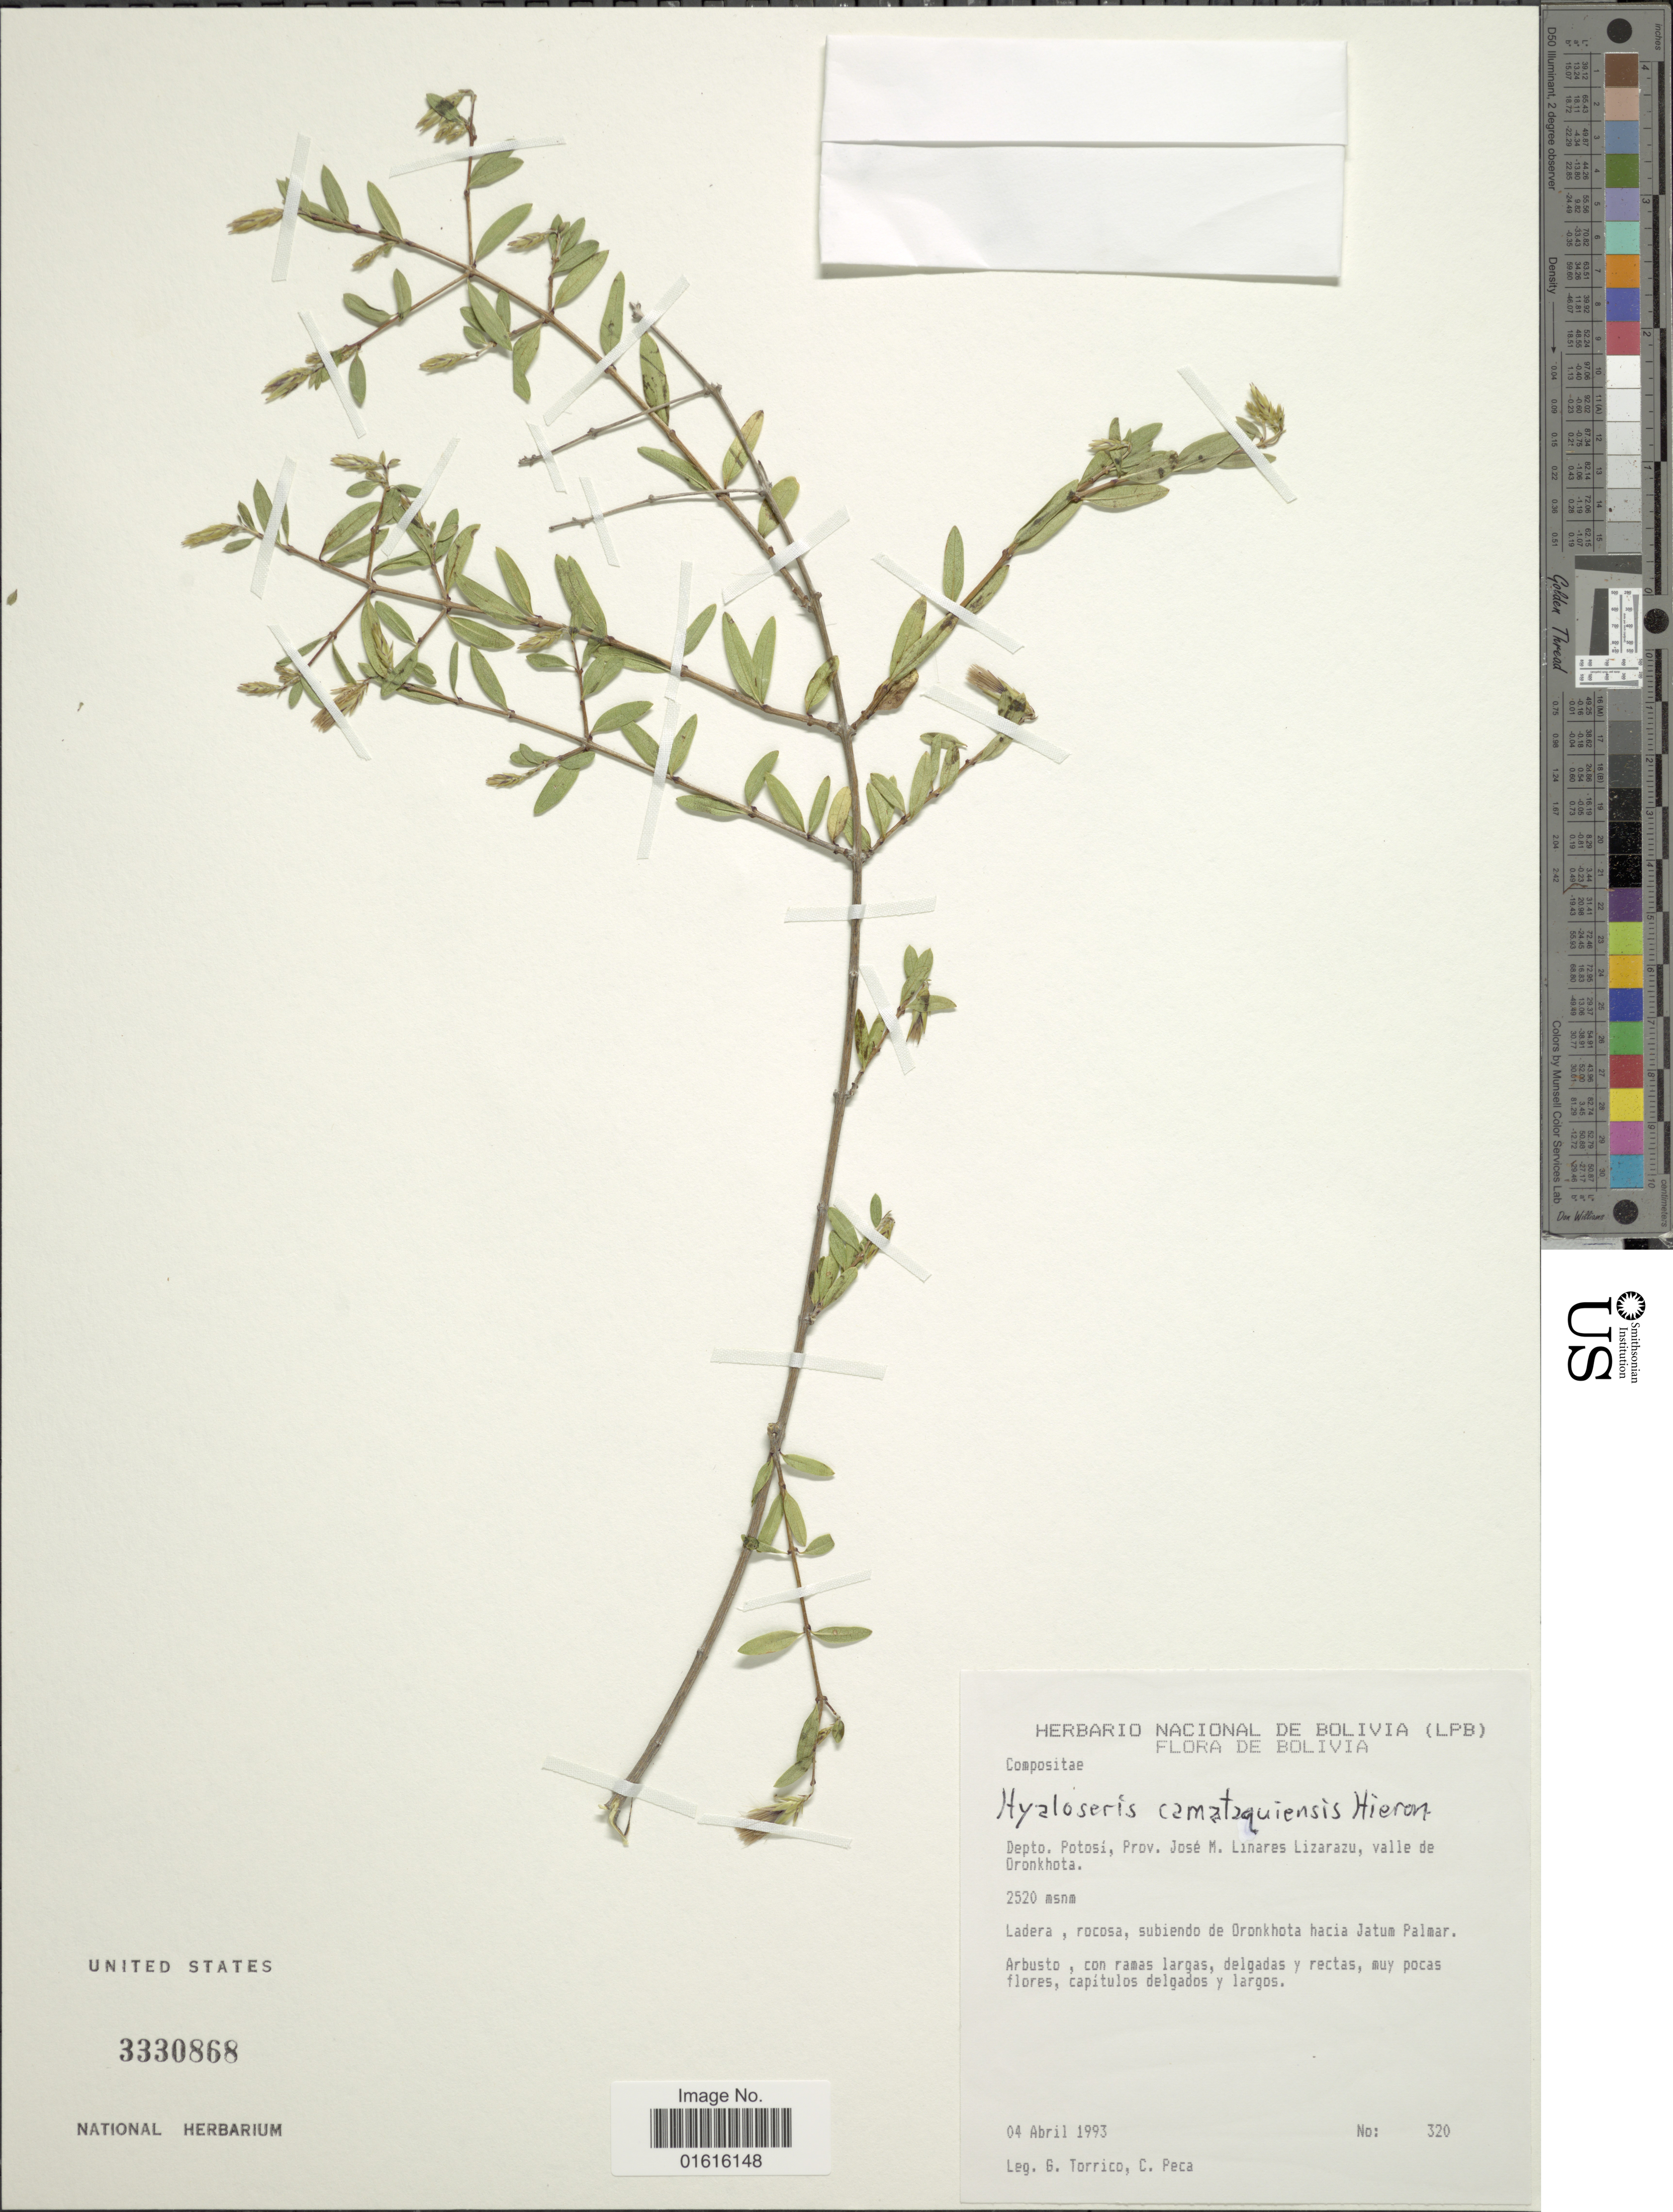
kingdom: Plantae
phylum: Tracheophyta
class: Magnoliopsida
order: Asterales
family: Asteraceae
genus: Hyaloseris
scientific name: Hyaloseris catamaquiensis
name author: Hieron. in Fiebrig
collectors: G. Torrico & C. Peca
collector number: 320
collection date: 1993-04-04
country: Bolivia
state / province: Potosi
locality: Prov. Jose M. Linares Lizarazu, valle de Oronkhota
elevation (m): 2520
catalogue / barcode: US 3330868